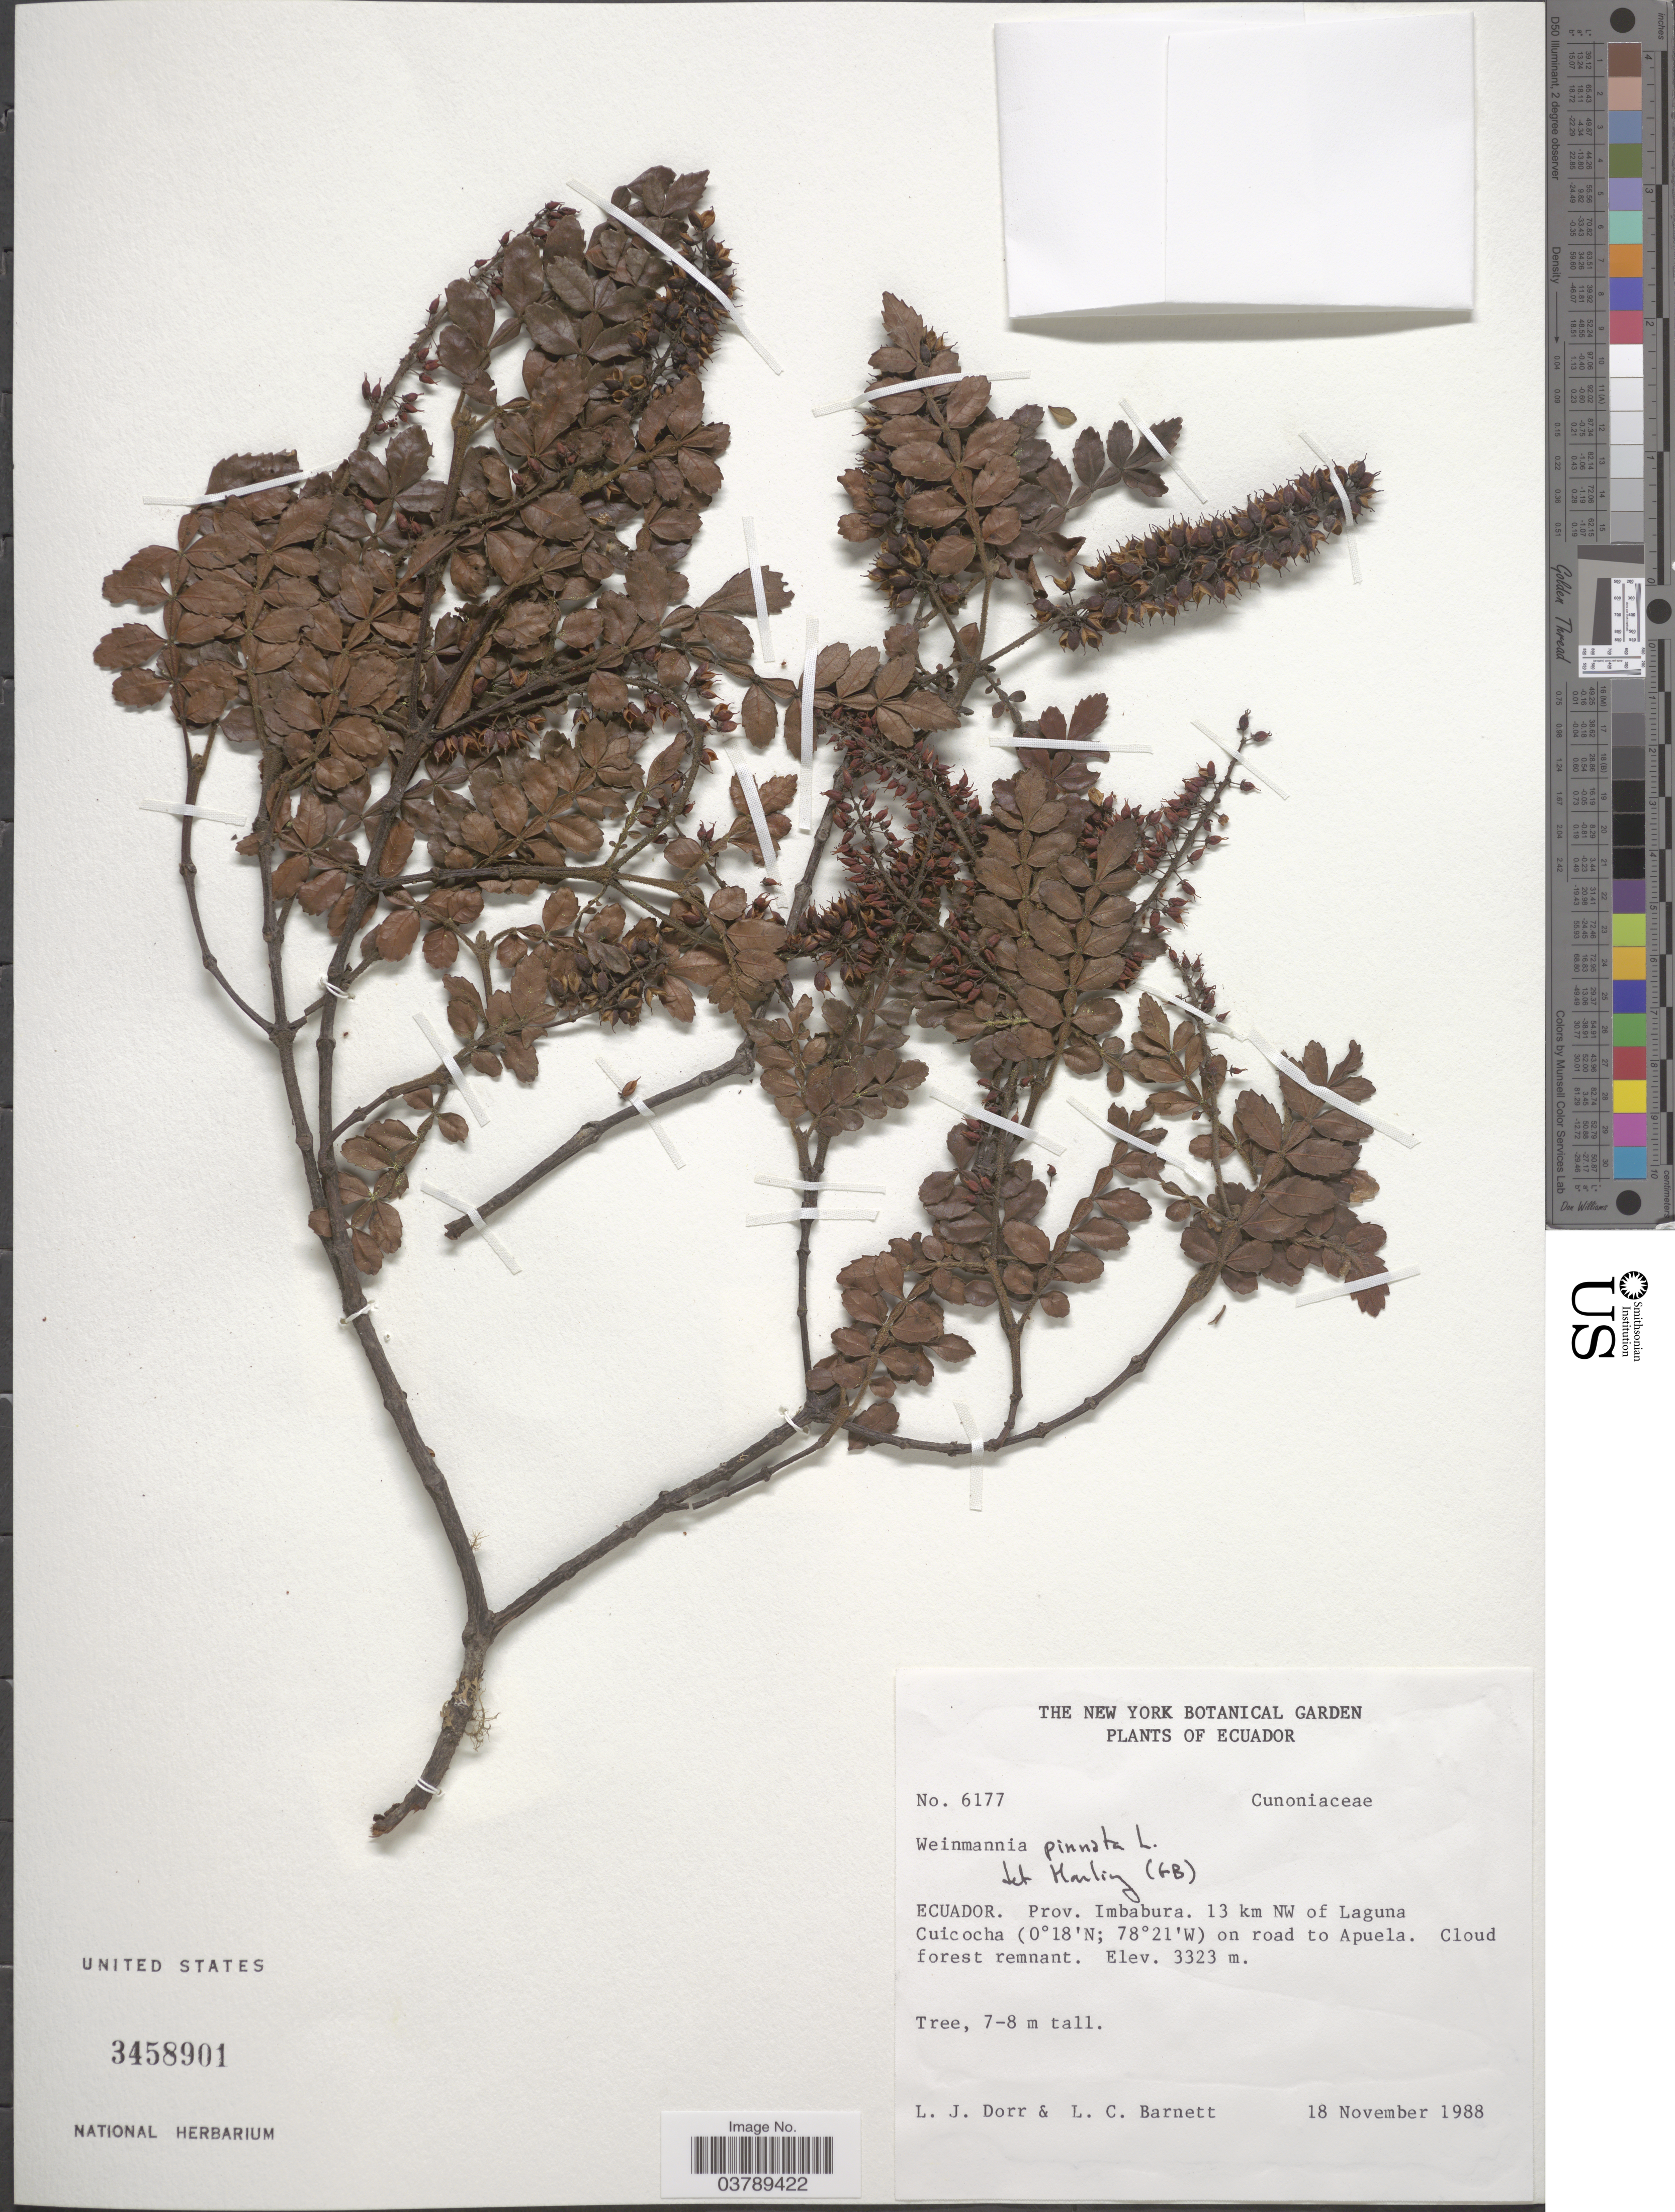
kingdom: Plantae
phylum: Tracheophyta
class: Magnoliopsida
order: Oxalidales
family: Cunoniaceae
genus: Weinmannia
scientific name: Weinmannia pinnata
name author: L.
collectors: L. J. Dorr & L. C. Barnett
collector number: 6177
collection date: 1988-11-18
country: Ecuador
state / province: Imbabura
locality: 13 km NW of Laguna Cuicocha on road to Apuela.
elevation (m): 3323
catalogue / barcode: US 3458901